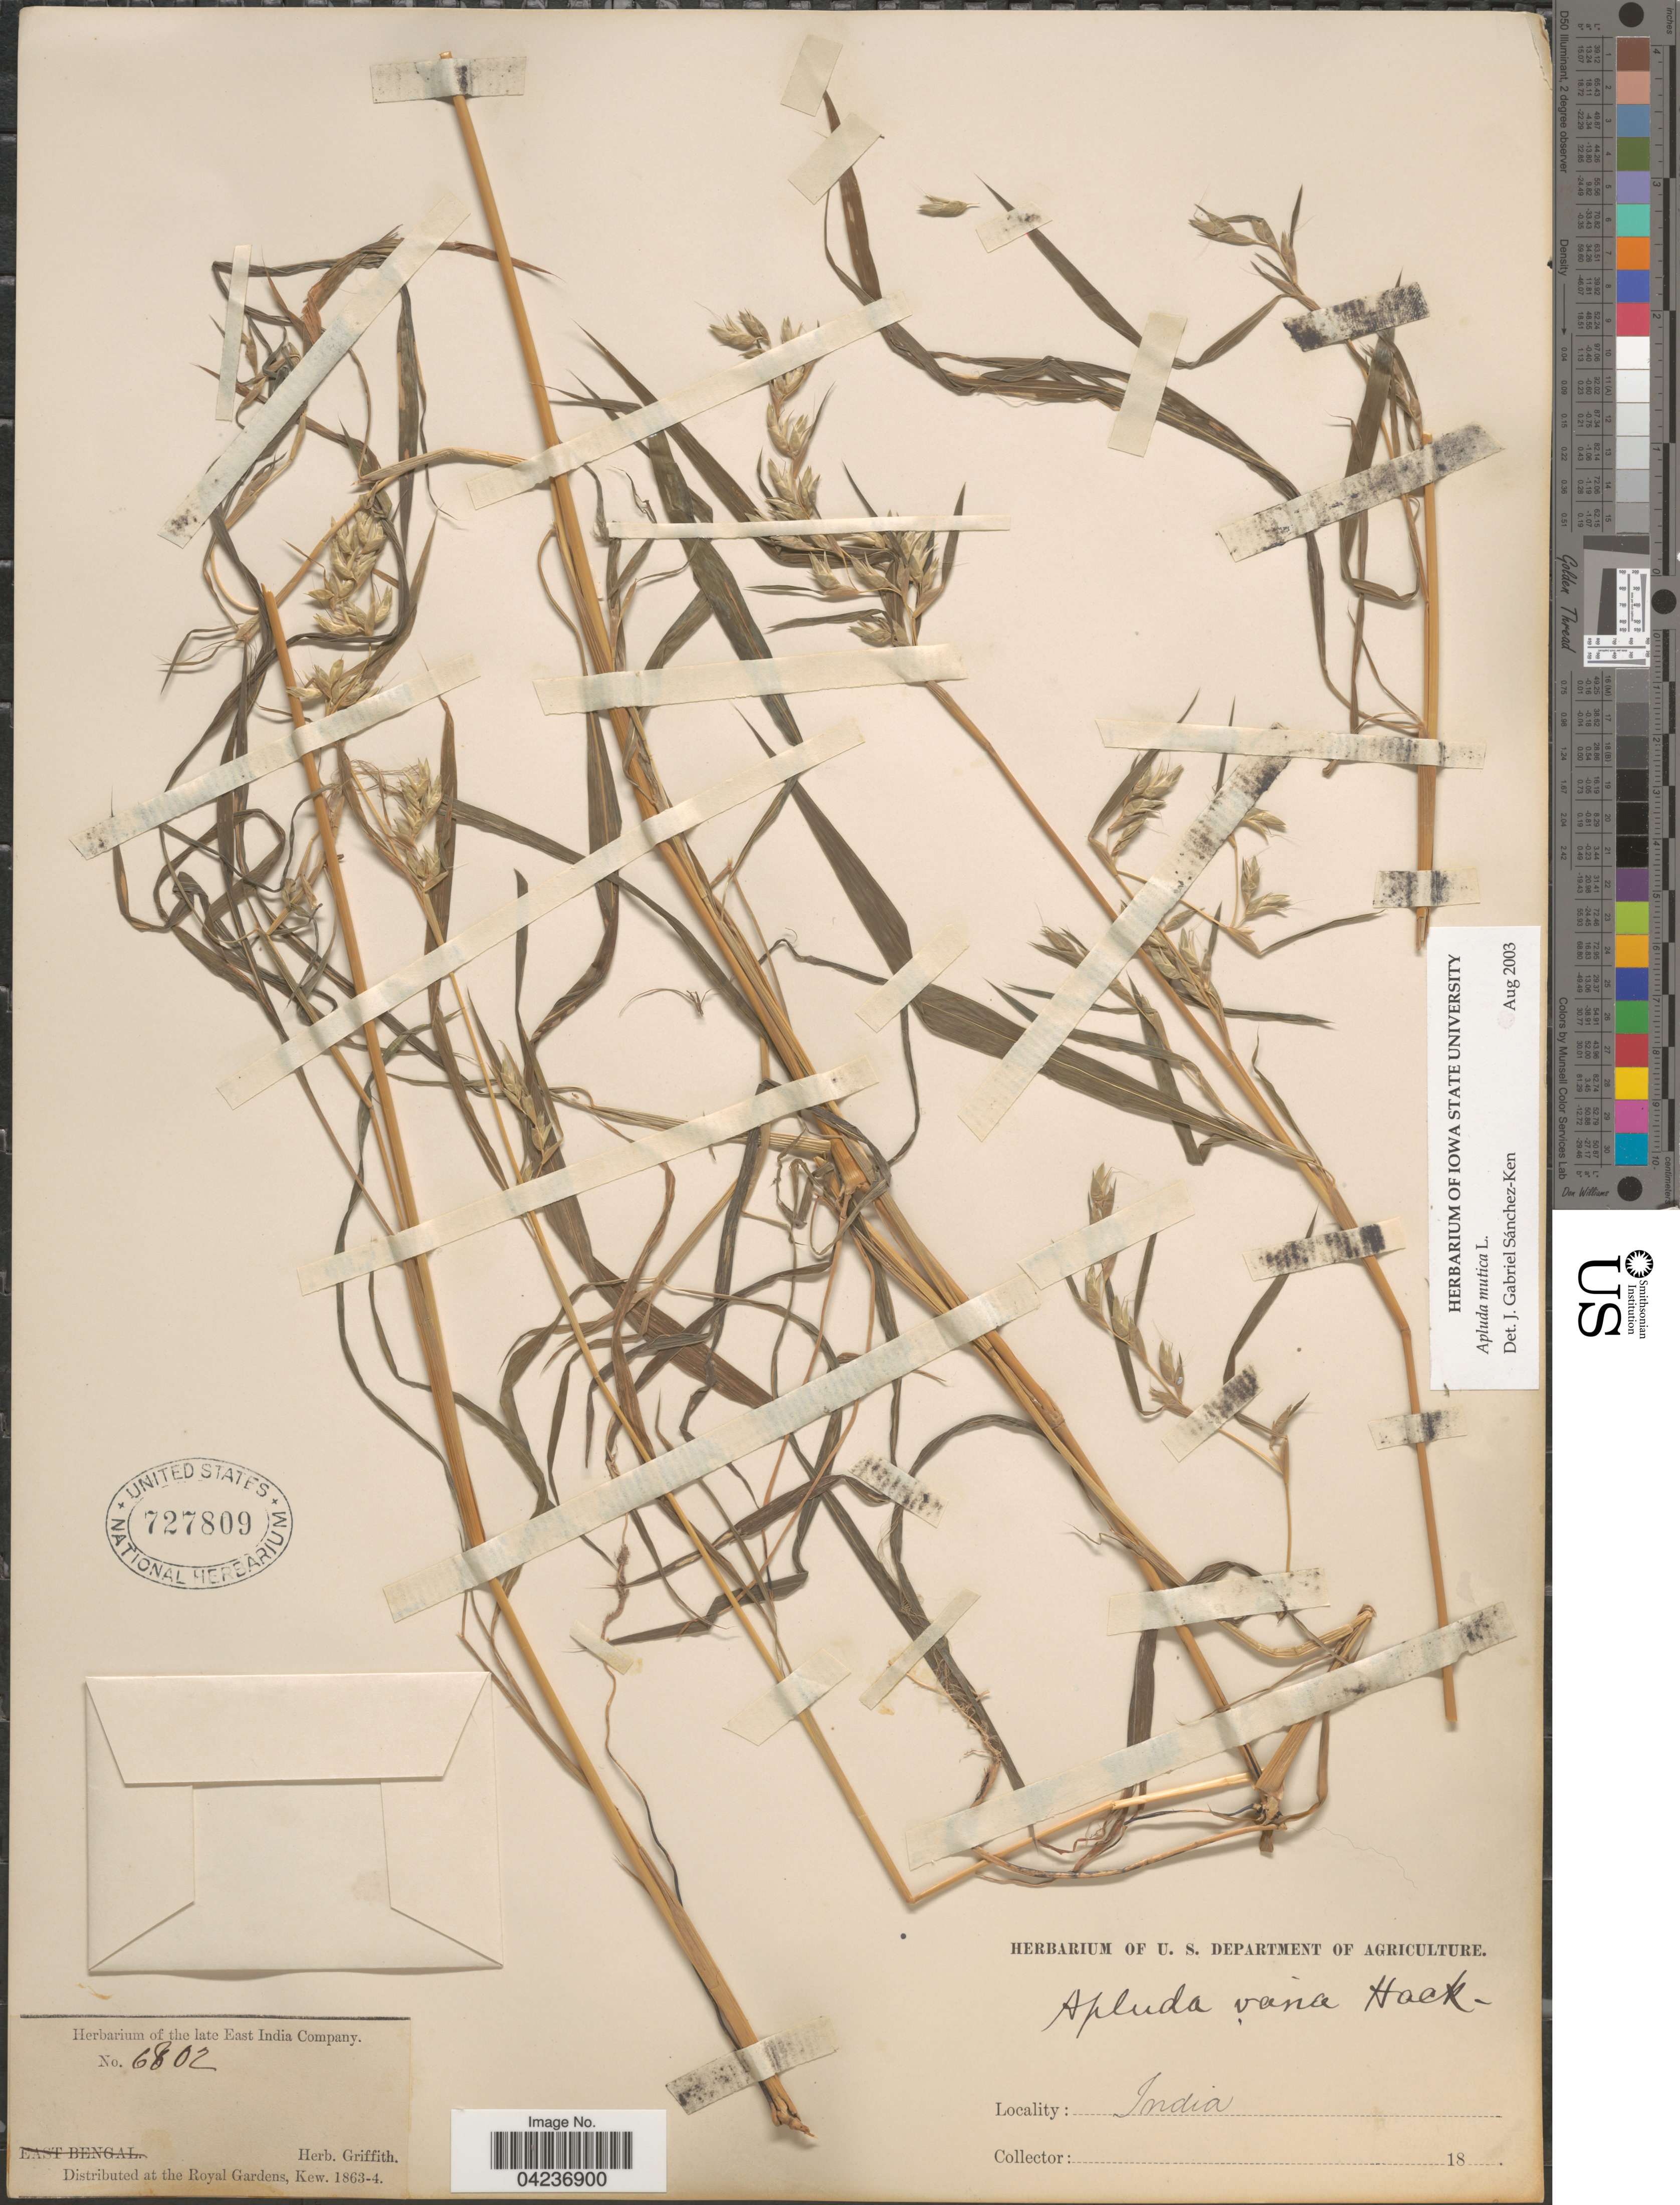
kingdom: Plantae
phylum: Tracheophyta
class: Liliopsida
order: Poales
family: Poaceae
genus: Apluda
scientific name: Apluda mutica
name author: L.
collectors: ex herb. Griffith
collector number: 6802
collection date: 1863/1864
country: India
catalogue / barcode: US 727809